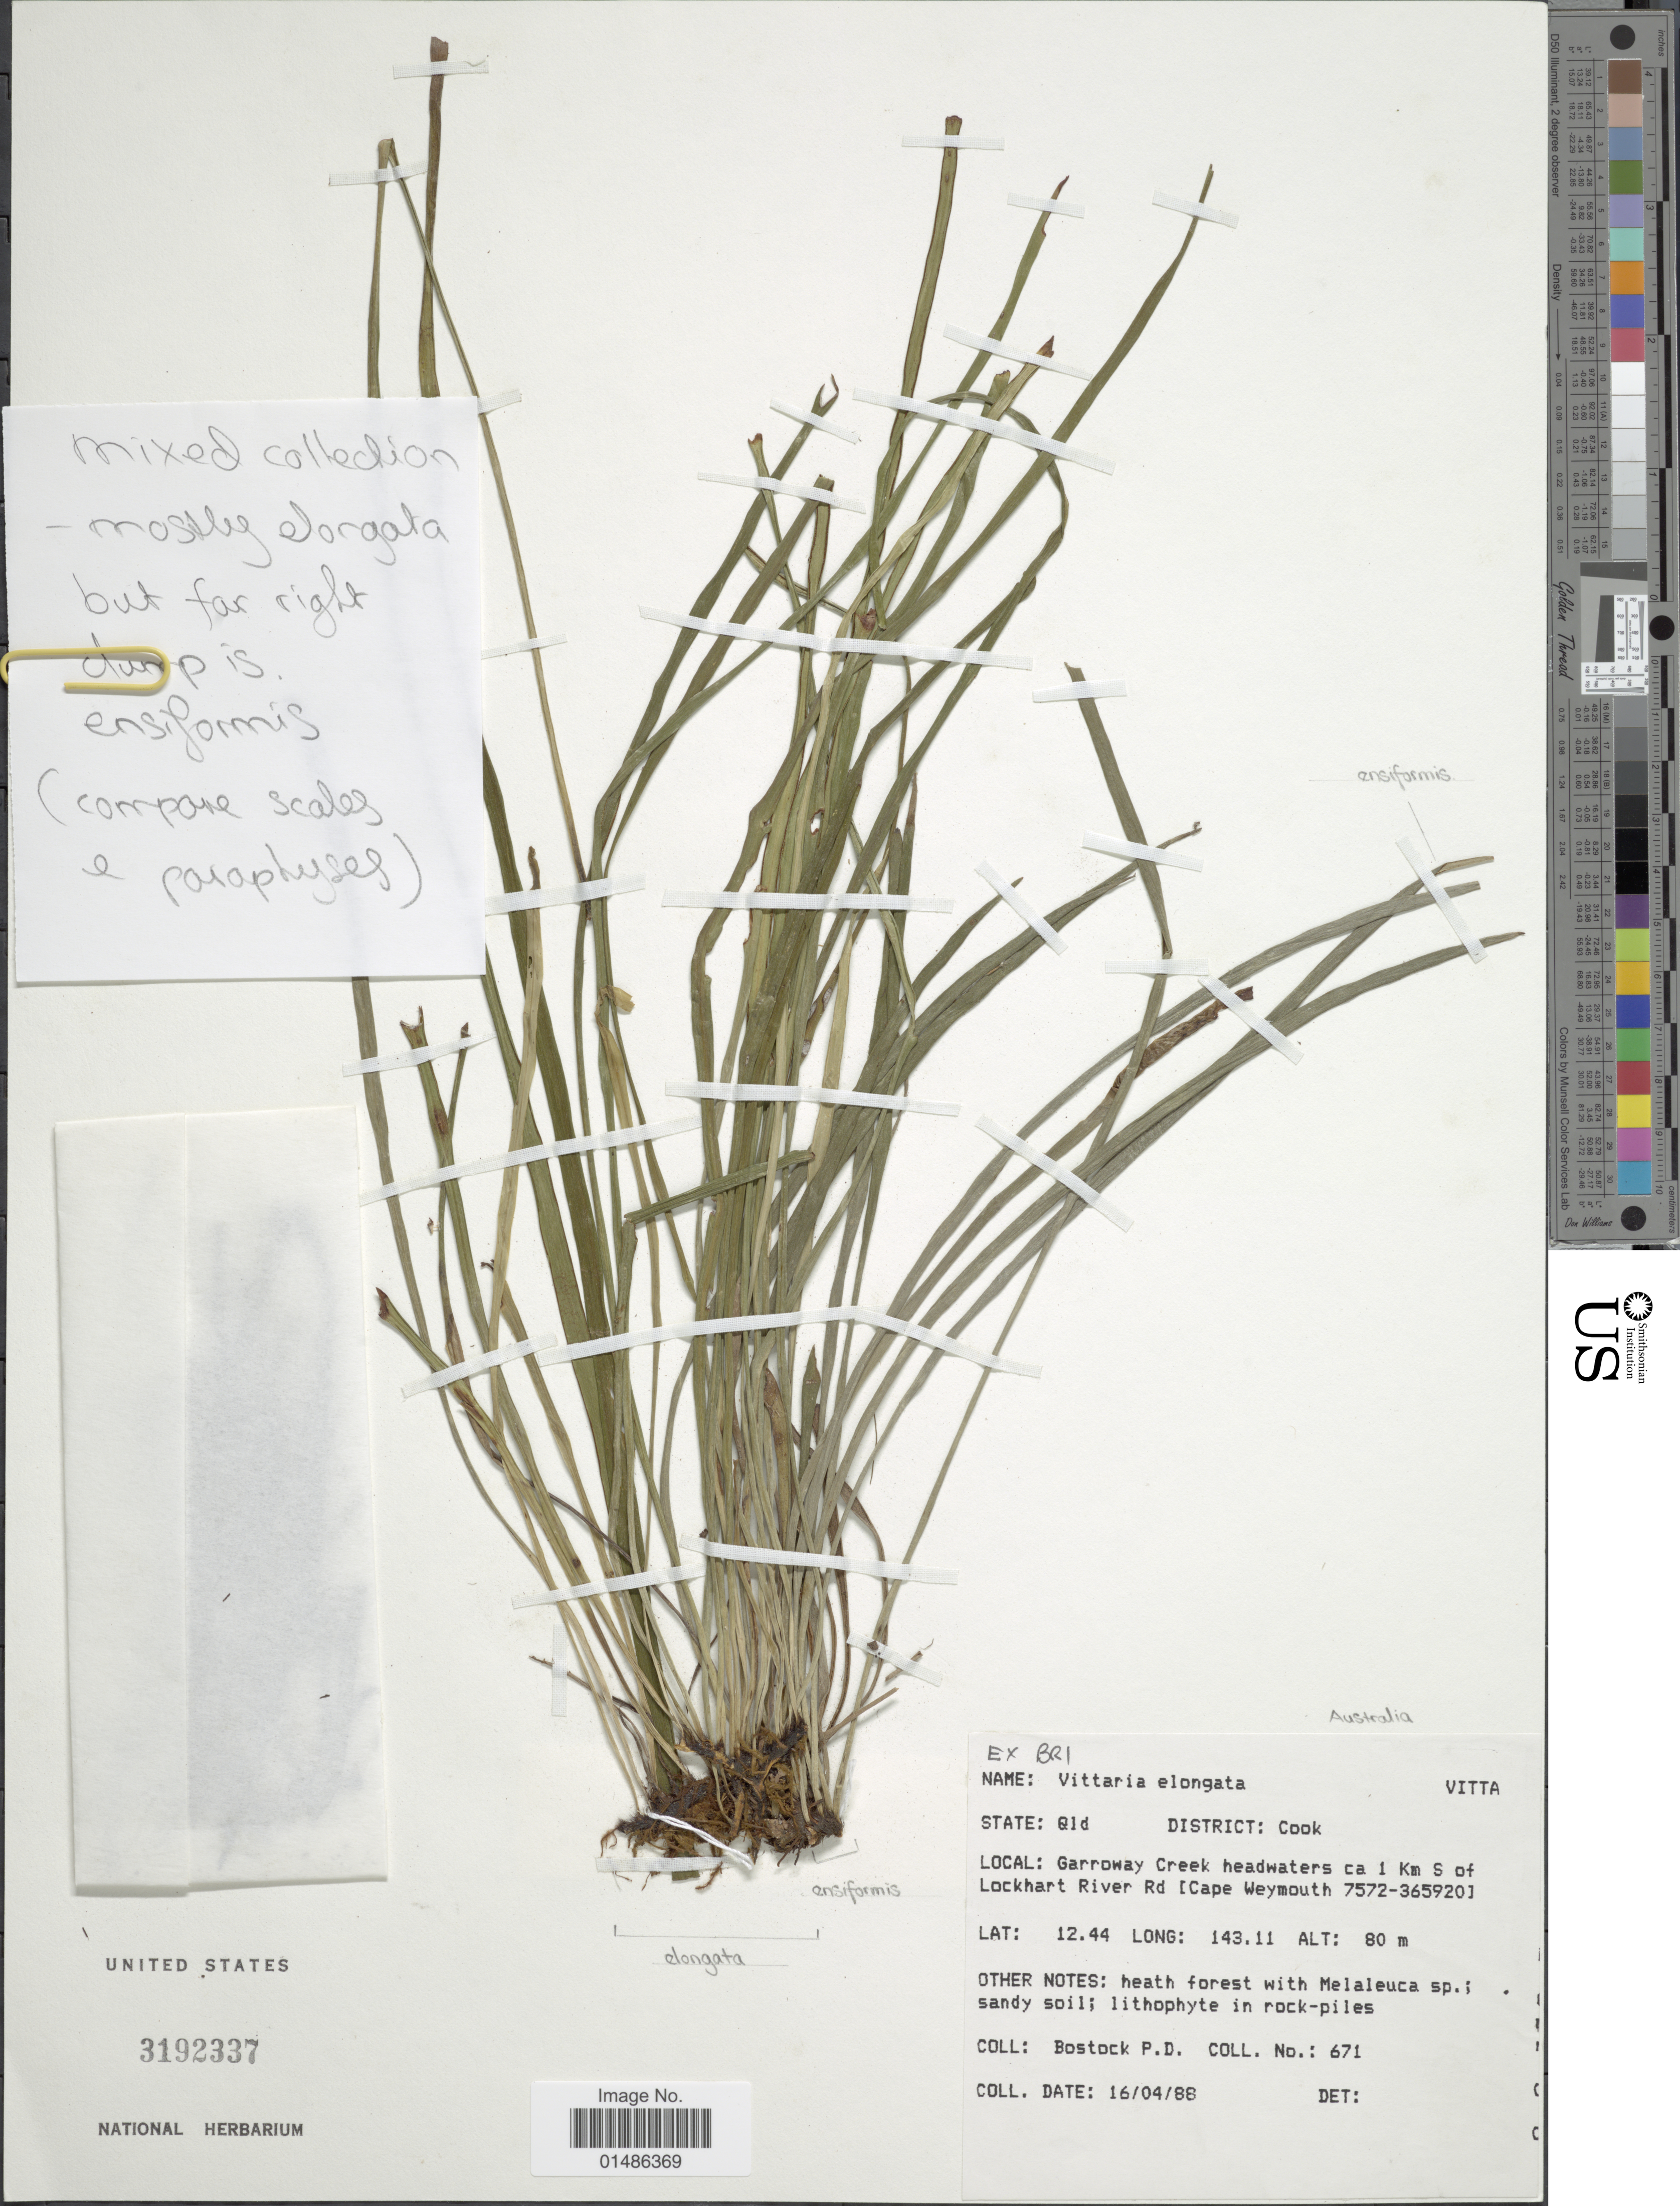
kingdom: Plantae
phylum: Tracheophyta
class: Polypodiopsida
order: Polypodiales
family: Pteridaceae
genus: Haplopteris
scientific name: Haplopteris elongata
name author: (Sw.) Crane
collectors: P. Bostock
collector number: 671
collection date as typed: Transcribed d/m/y: 16/4/88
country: Australia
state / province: Queensland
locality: District: Cook. Garroway Creek headwaters ca 1 Km S of Lockhart River Rd [Cape Weymouth 7572-3659201].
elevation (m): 80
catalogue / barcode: US 3192337